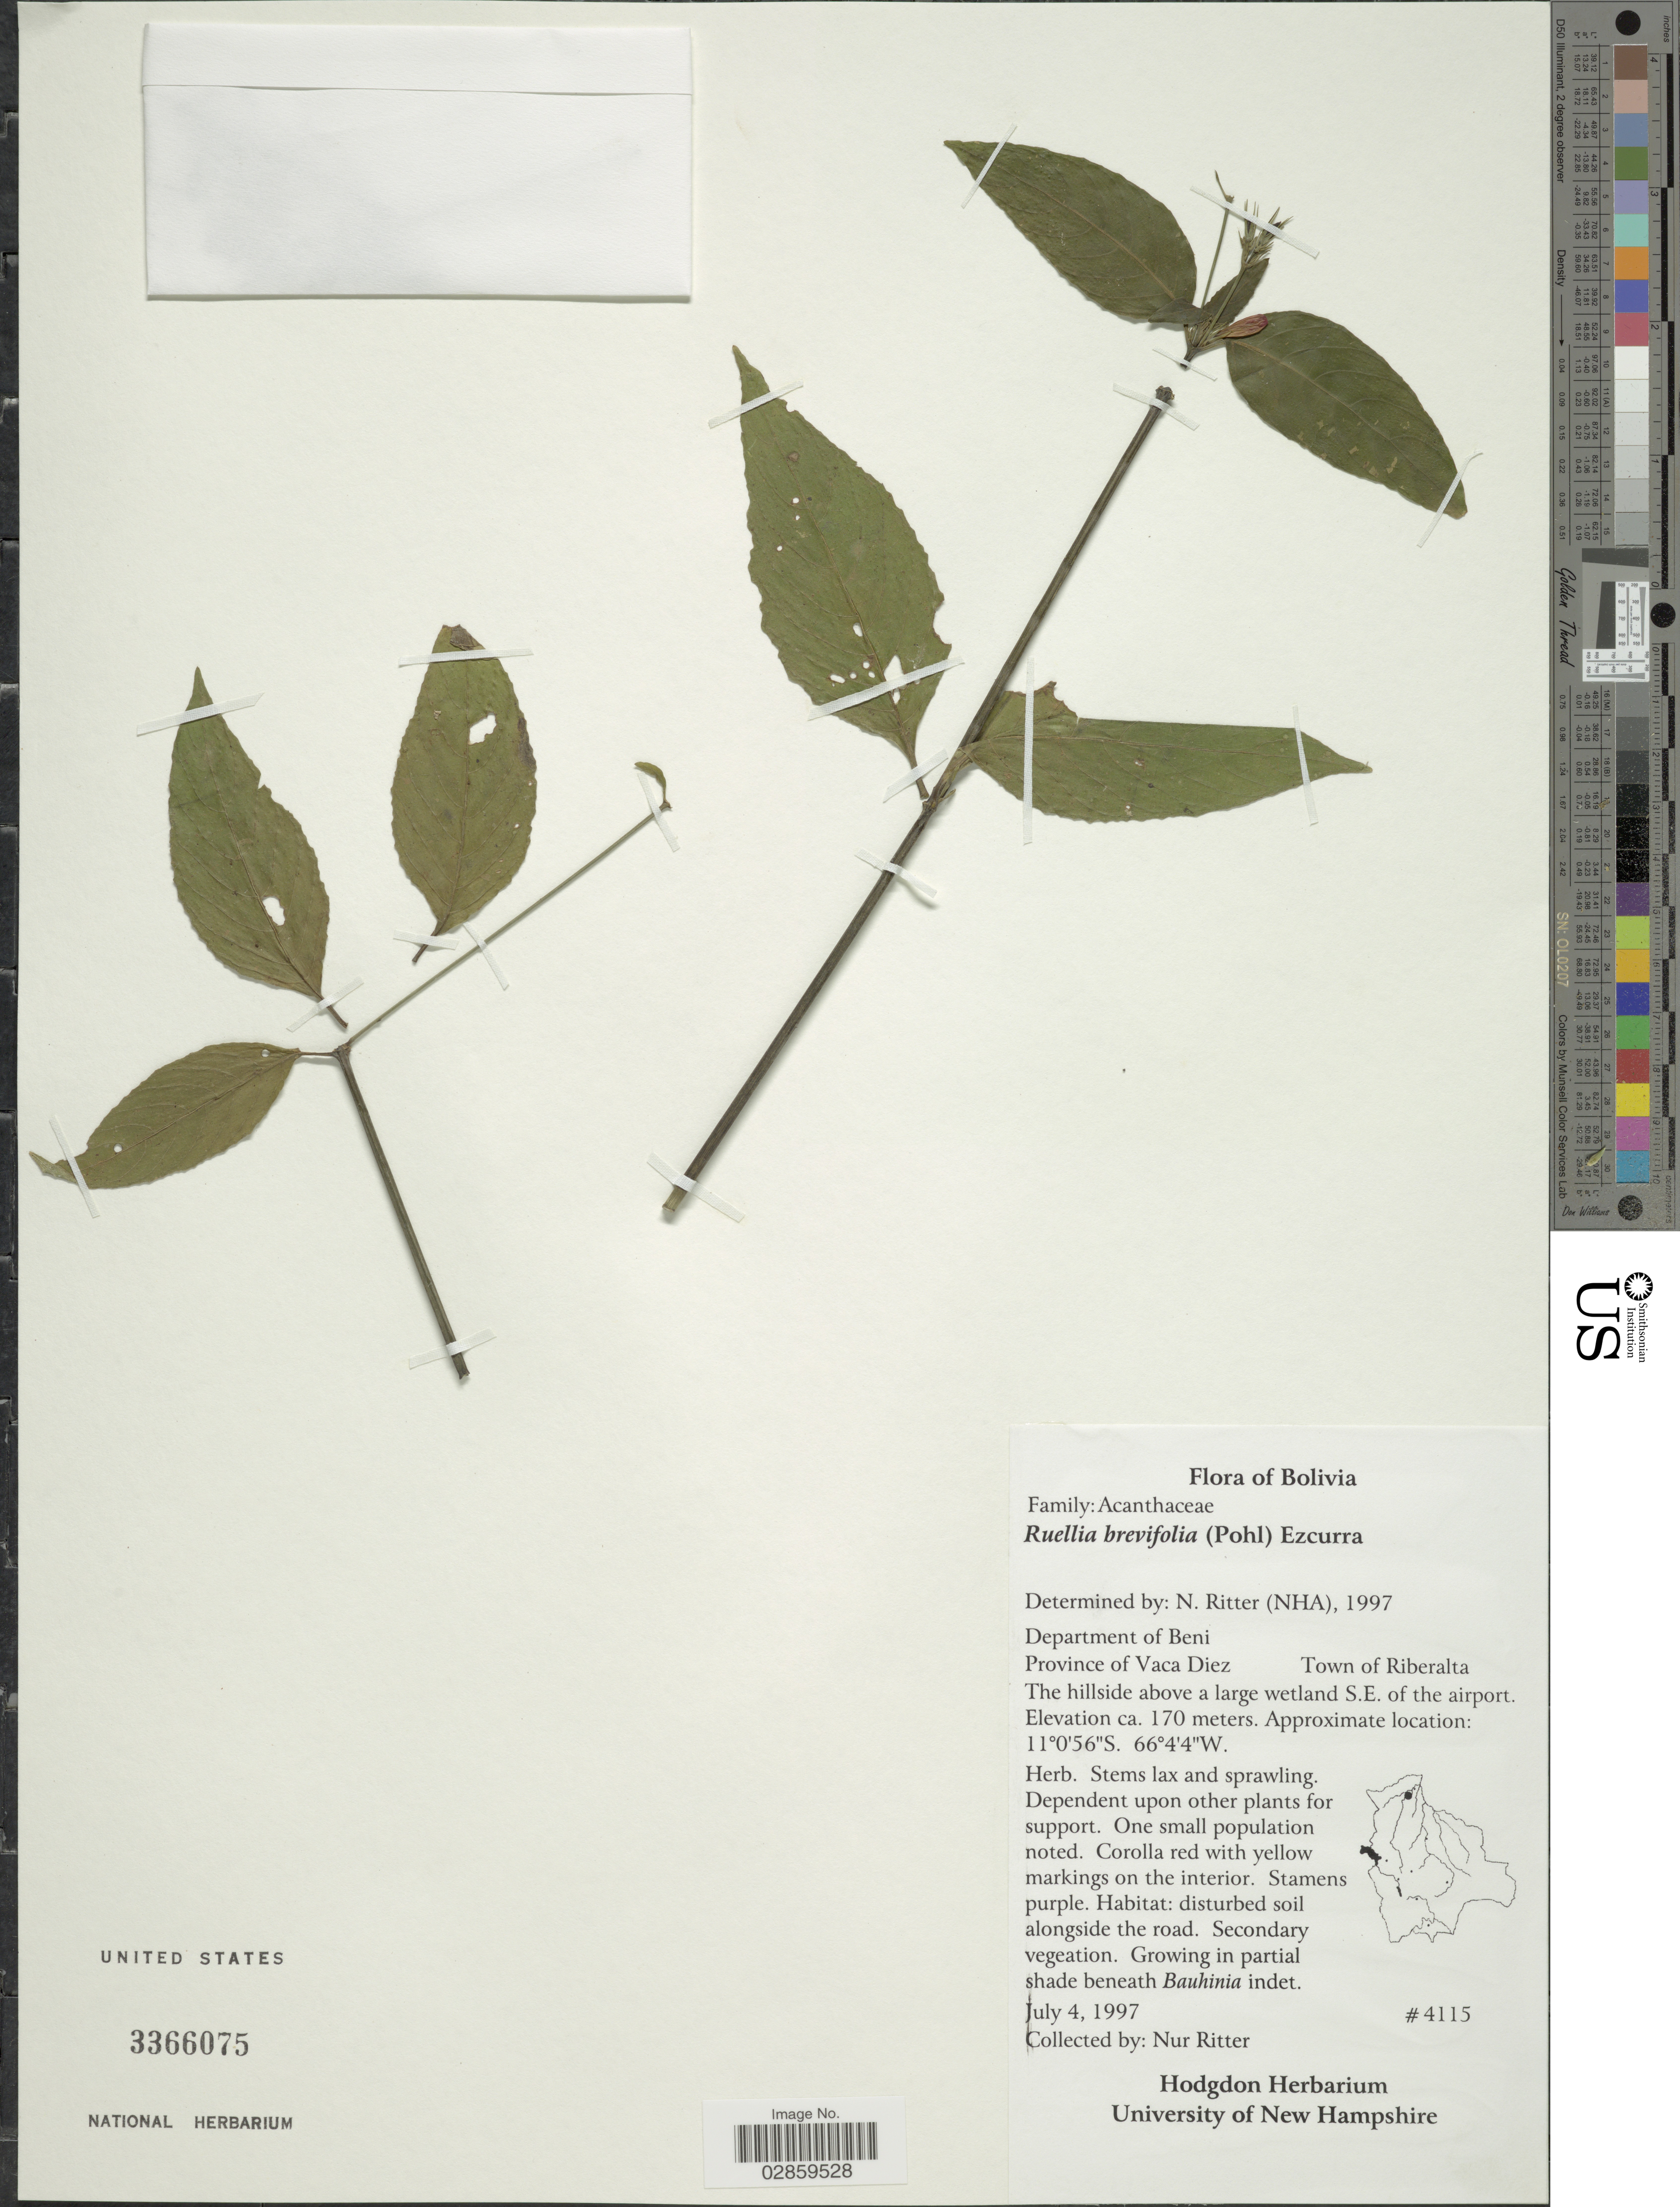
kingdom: Plantae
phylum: Tracheophyta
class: Magnoliopsida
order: Lamiales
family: Acanthaceae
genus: Ruellia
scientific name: Ruellia brevifolia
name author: (Pohl) C. Ezcurra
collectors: N. Ritter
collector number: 4115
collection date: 1997-07-04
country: Bolivia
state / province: Beni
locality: Department of Beni, Province of Vaca Diez, Town of Riberalta, The hillside above a large wetland S.E. of the airport.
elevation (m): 170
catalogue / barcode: US 3366075